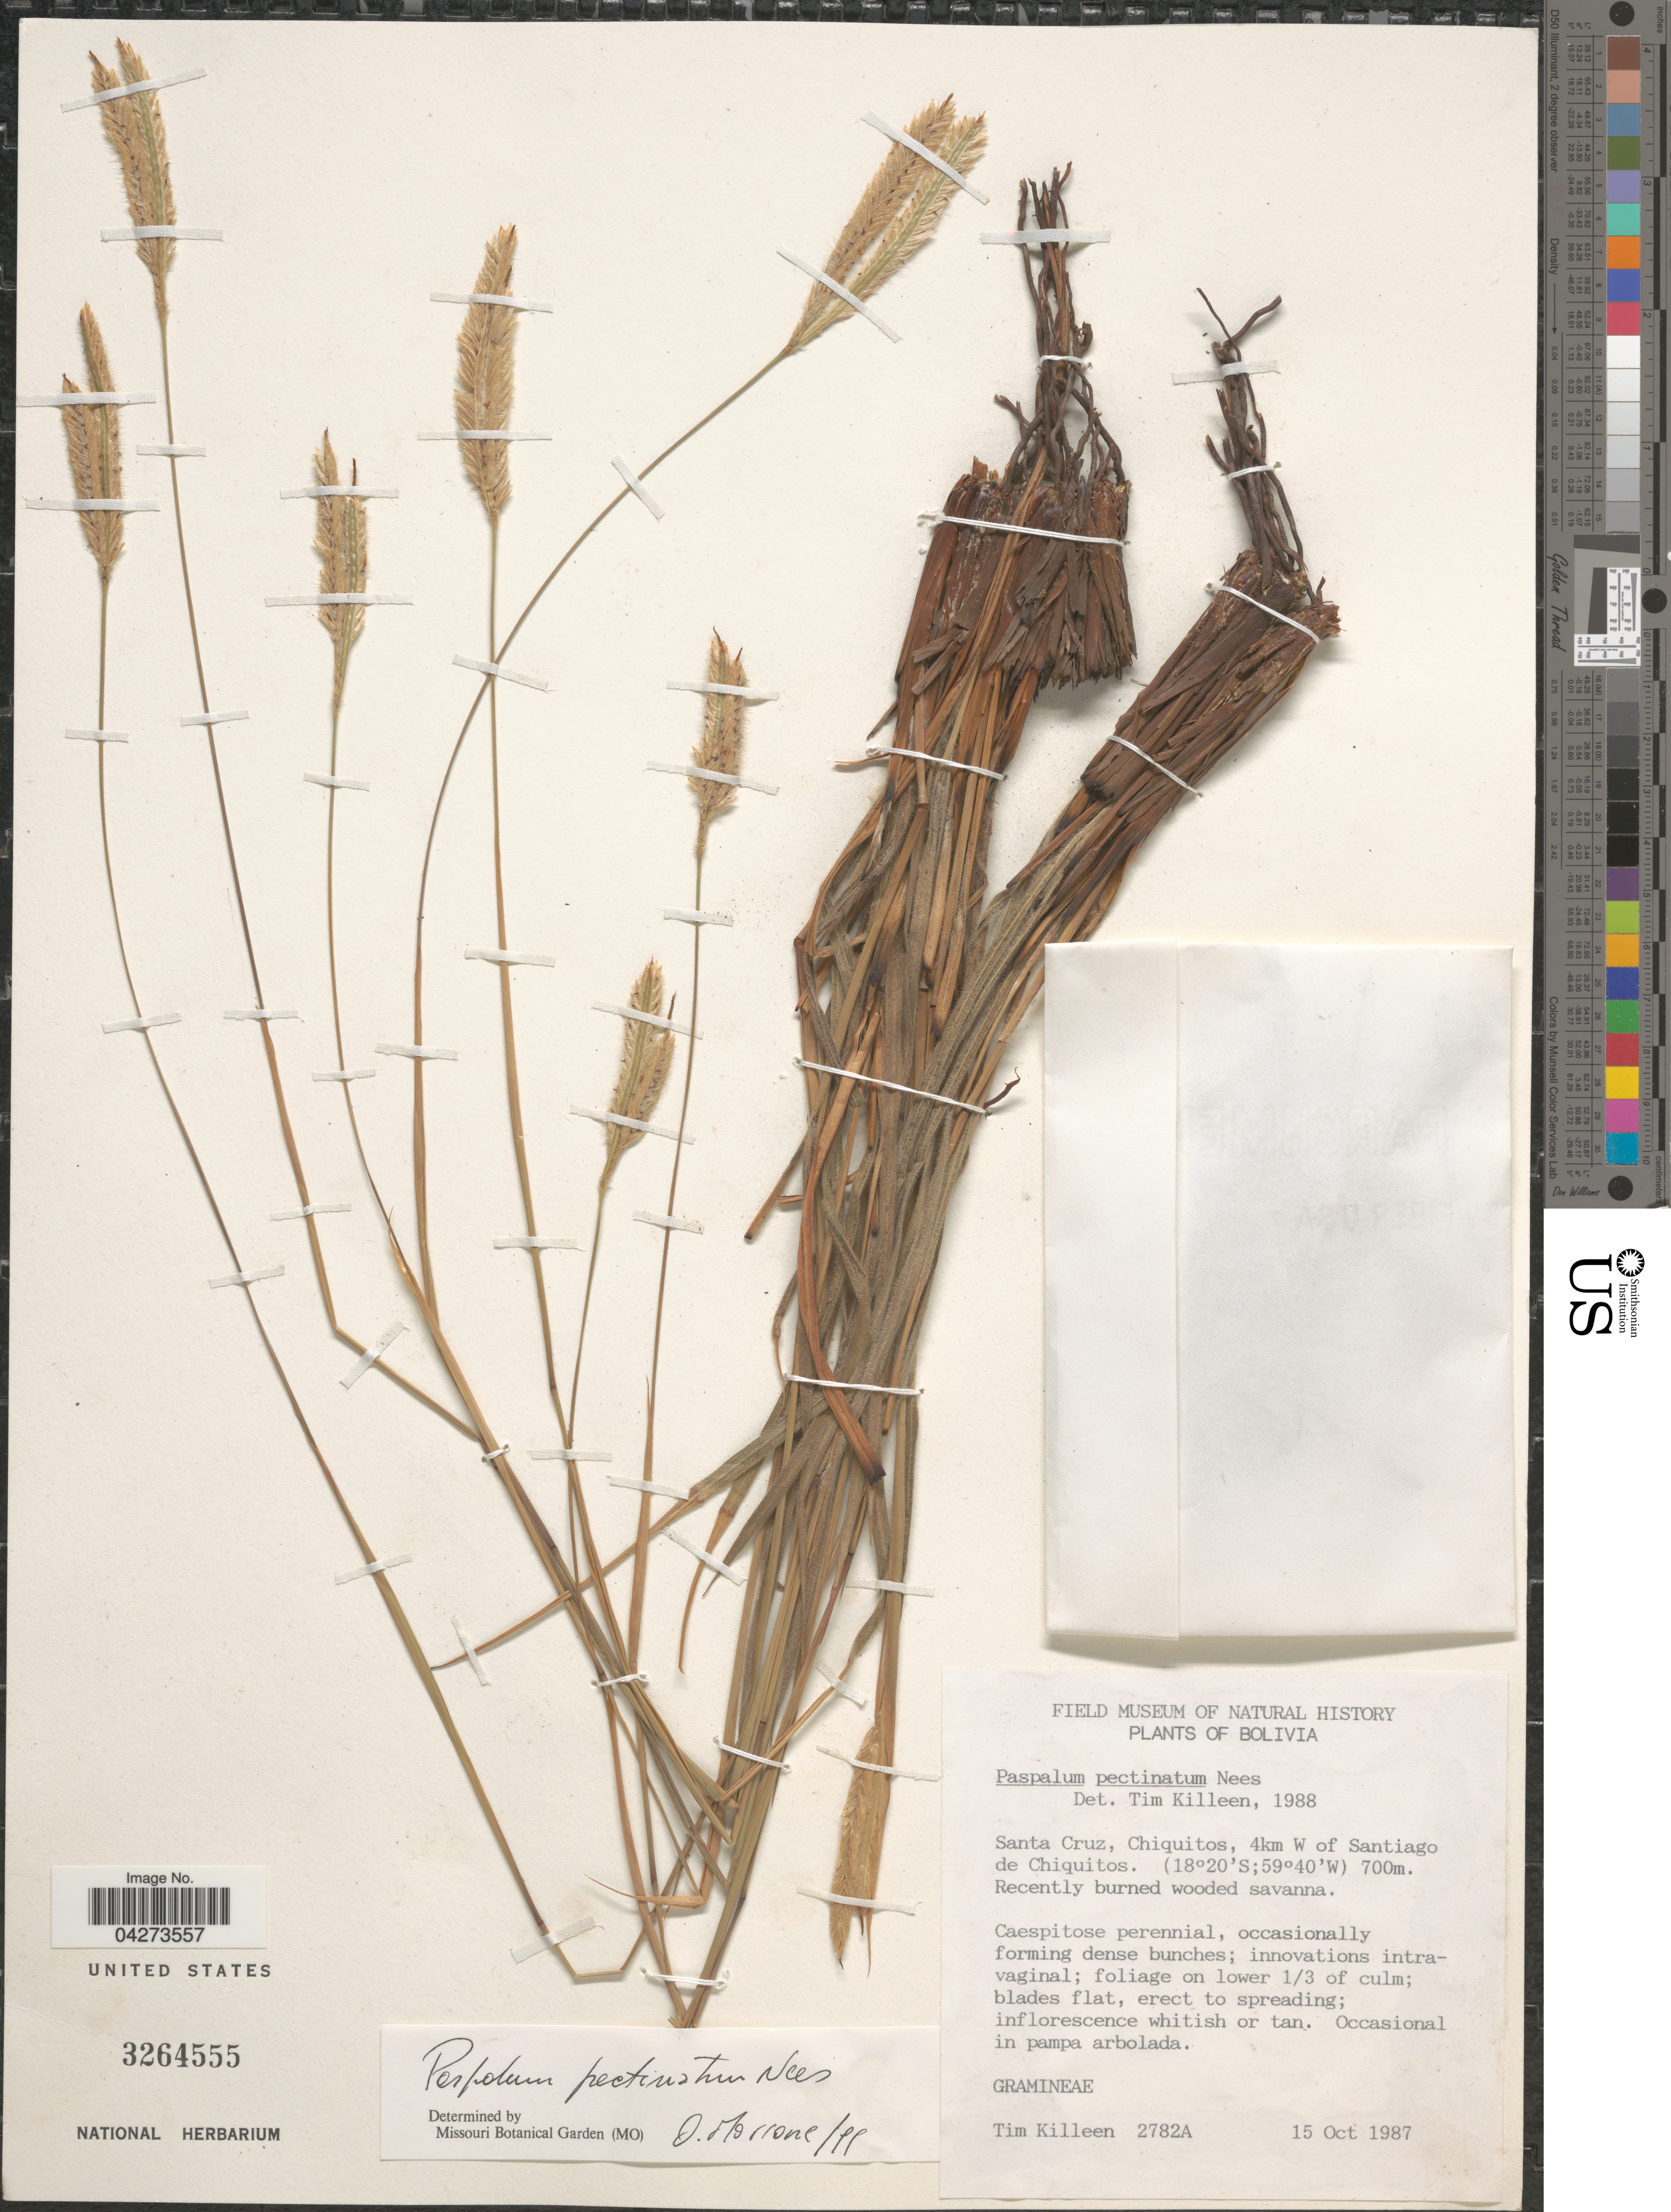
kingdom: Plantae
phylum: Tracheophyta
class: Liliopsida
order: Poales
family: Poaceae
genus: Paspalum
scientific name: Paspalum pectinatum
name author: Nees ex Trin.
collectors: T. J. Killeen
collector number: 2782A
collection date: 1987-10-15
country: Bolivia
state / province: Santa Cruz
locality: Chiquitos, 4km W of Santiago de Chiquitos.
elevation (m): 700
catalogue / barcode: US 3264555